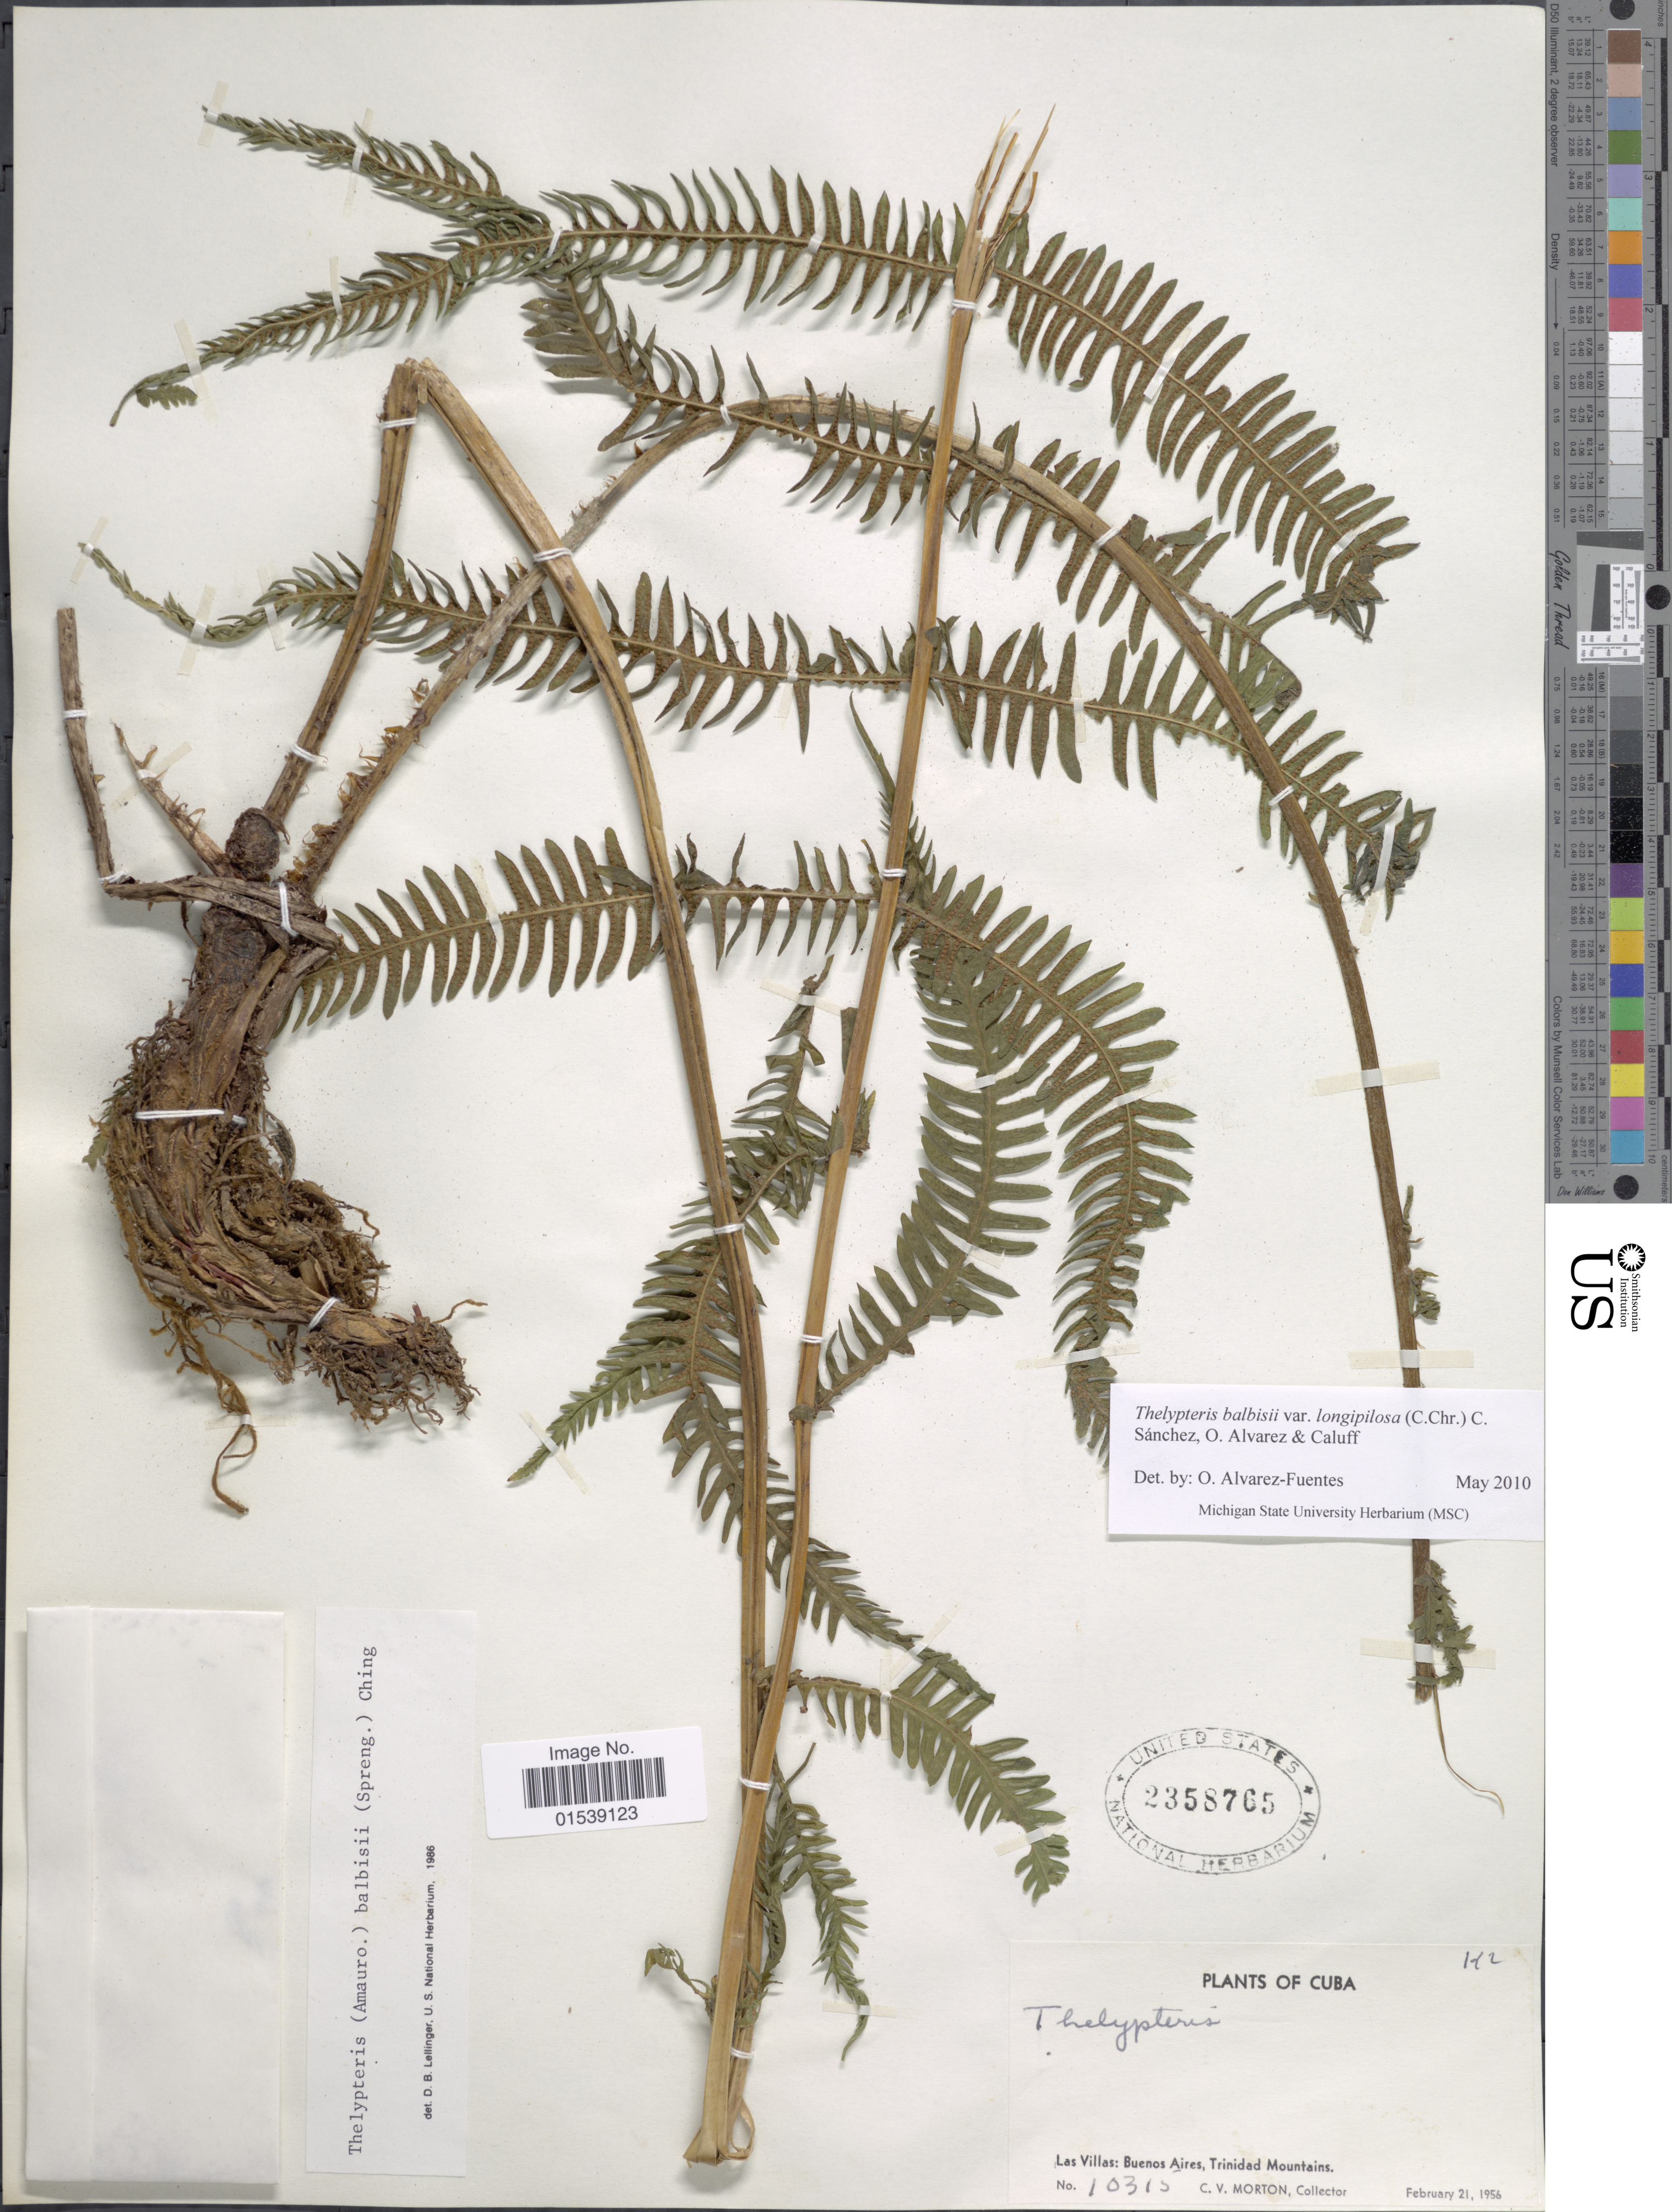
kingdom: Plantae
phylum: Tracheophyta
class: Polypodiopsida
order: Polypodiales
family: Thelypteridaceae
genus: Amauropelta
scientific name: Amauropelta balbisii (Spreng.) comb. nov., ined. 2015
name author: (Spreng.)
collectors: C. V. Morton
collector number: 10315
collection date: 1956-02-21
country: Cuba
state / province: Las Villas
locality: Las Villas: Buenos Aires, Trinidad Mountains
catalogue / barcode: US 2358765